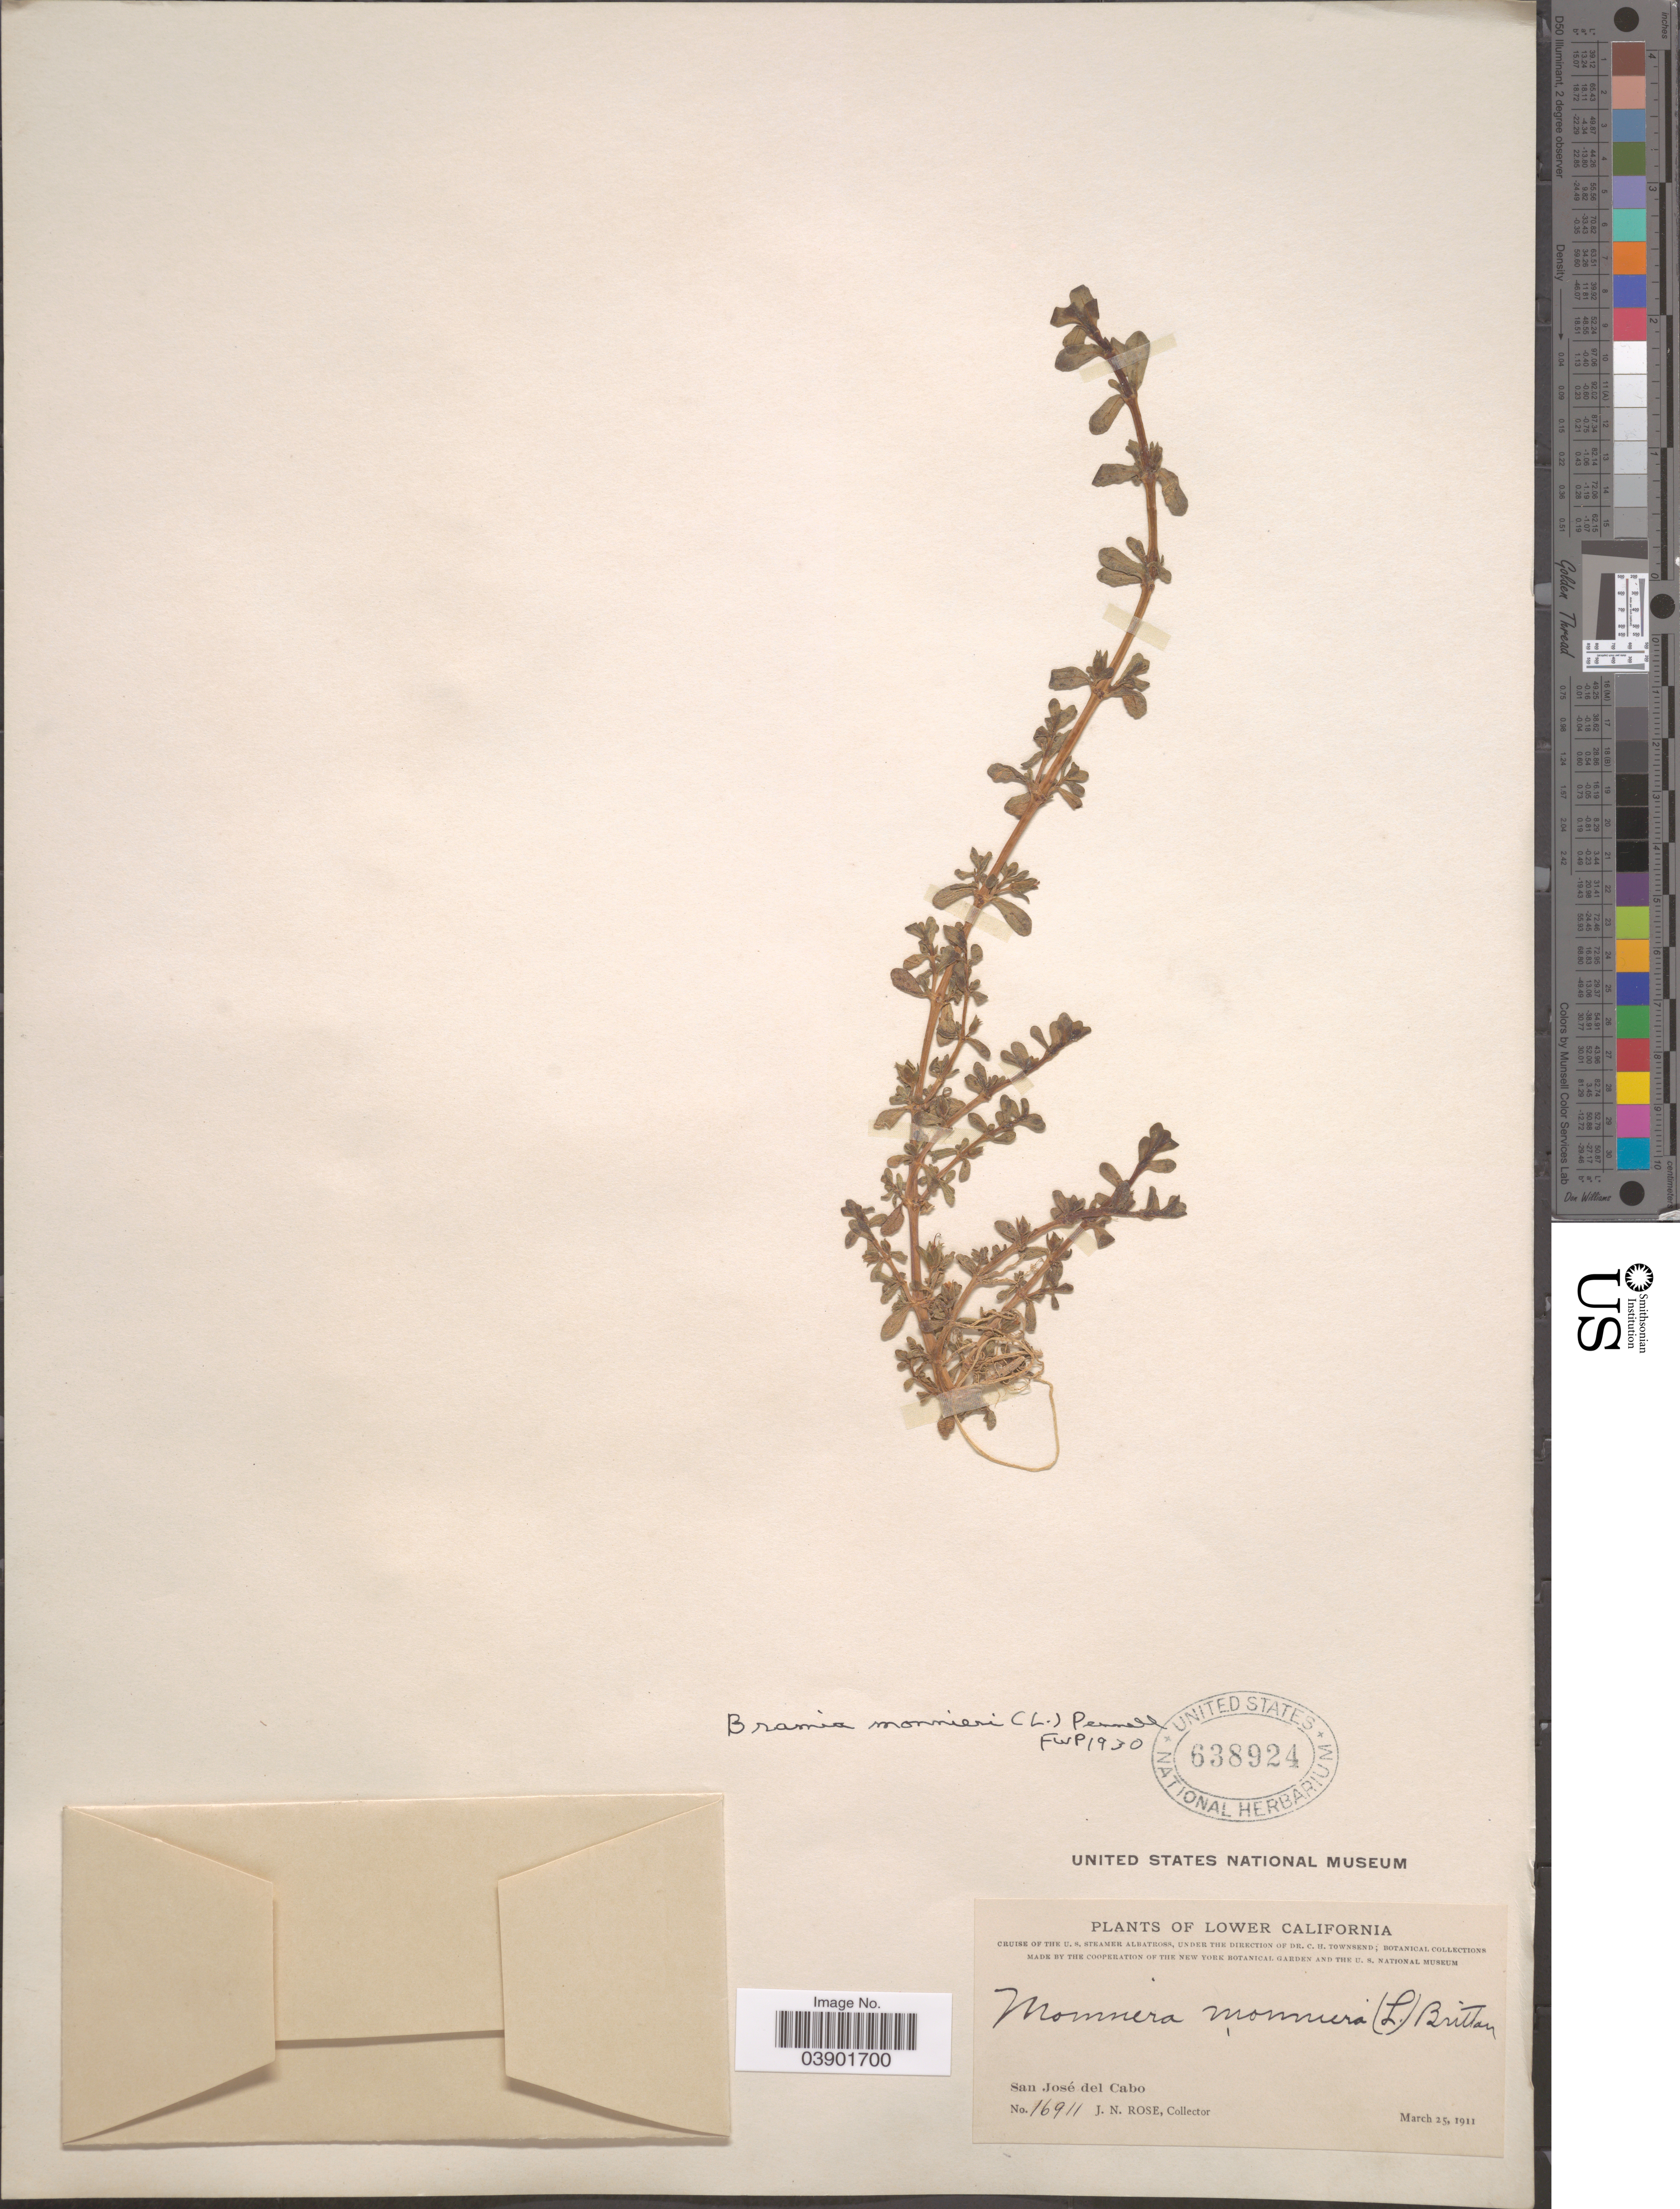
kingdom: Plantae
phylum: Tracheophyta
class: Magnoliopsida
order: Lamiales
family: Plantaginaceae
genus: Bacopa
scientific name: Bacopa monnieri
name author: (L.) Pennell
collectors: J. N. Rose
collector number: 16911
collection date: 1911-03-25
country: Mexico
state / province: Baja California Sur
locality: Lower California. San José del Cabo.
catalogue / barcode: US 638924